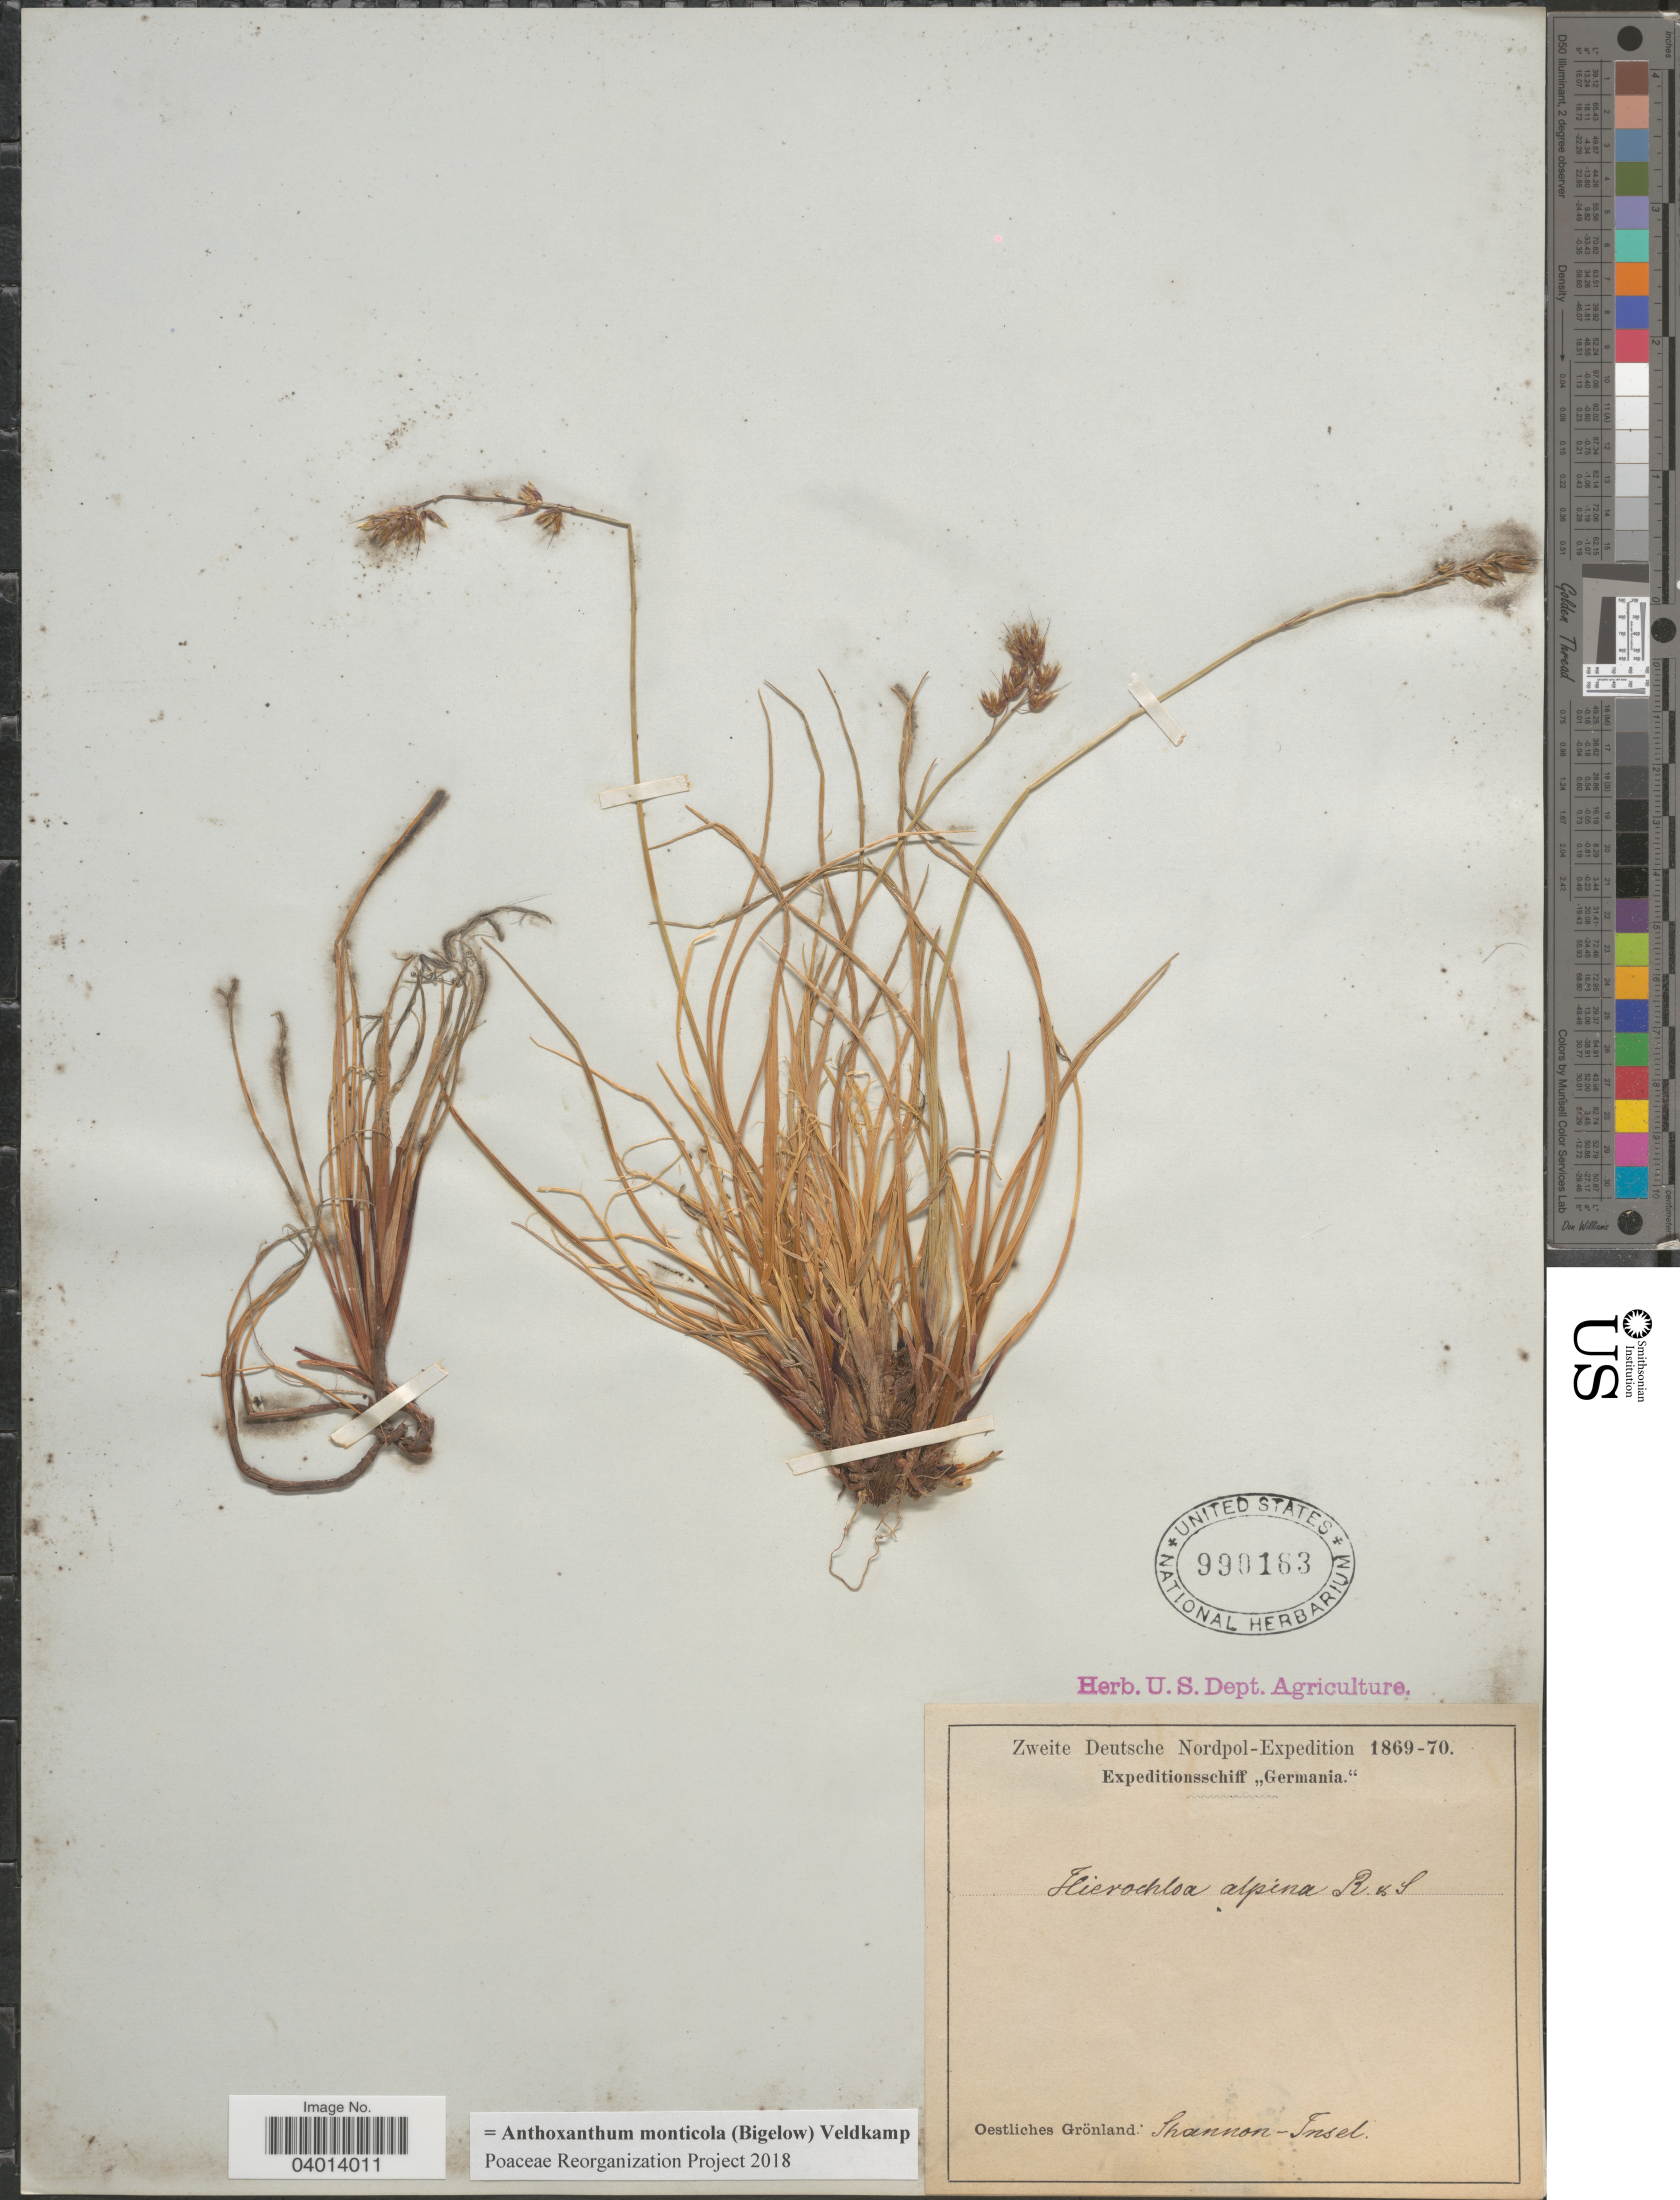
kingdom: Plantae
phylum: Tracheophyta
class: Liliopsida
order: Poales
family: Poaceae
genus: Anthoxanthum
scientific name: Anthoxanthum monticola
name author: (Bigelow) Veldkamp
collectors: Zweite Deutsche Nordpol-Expedition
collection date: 1869/1870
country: Greenland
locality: Oestliches Grönland: Shannon-Insel.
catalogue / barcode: US 990163